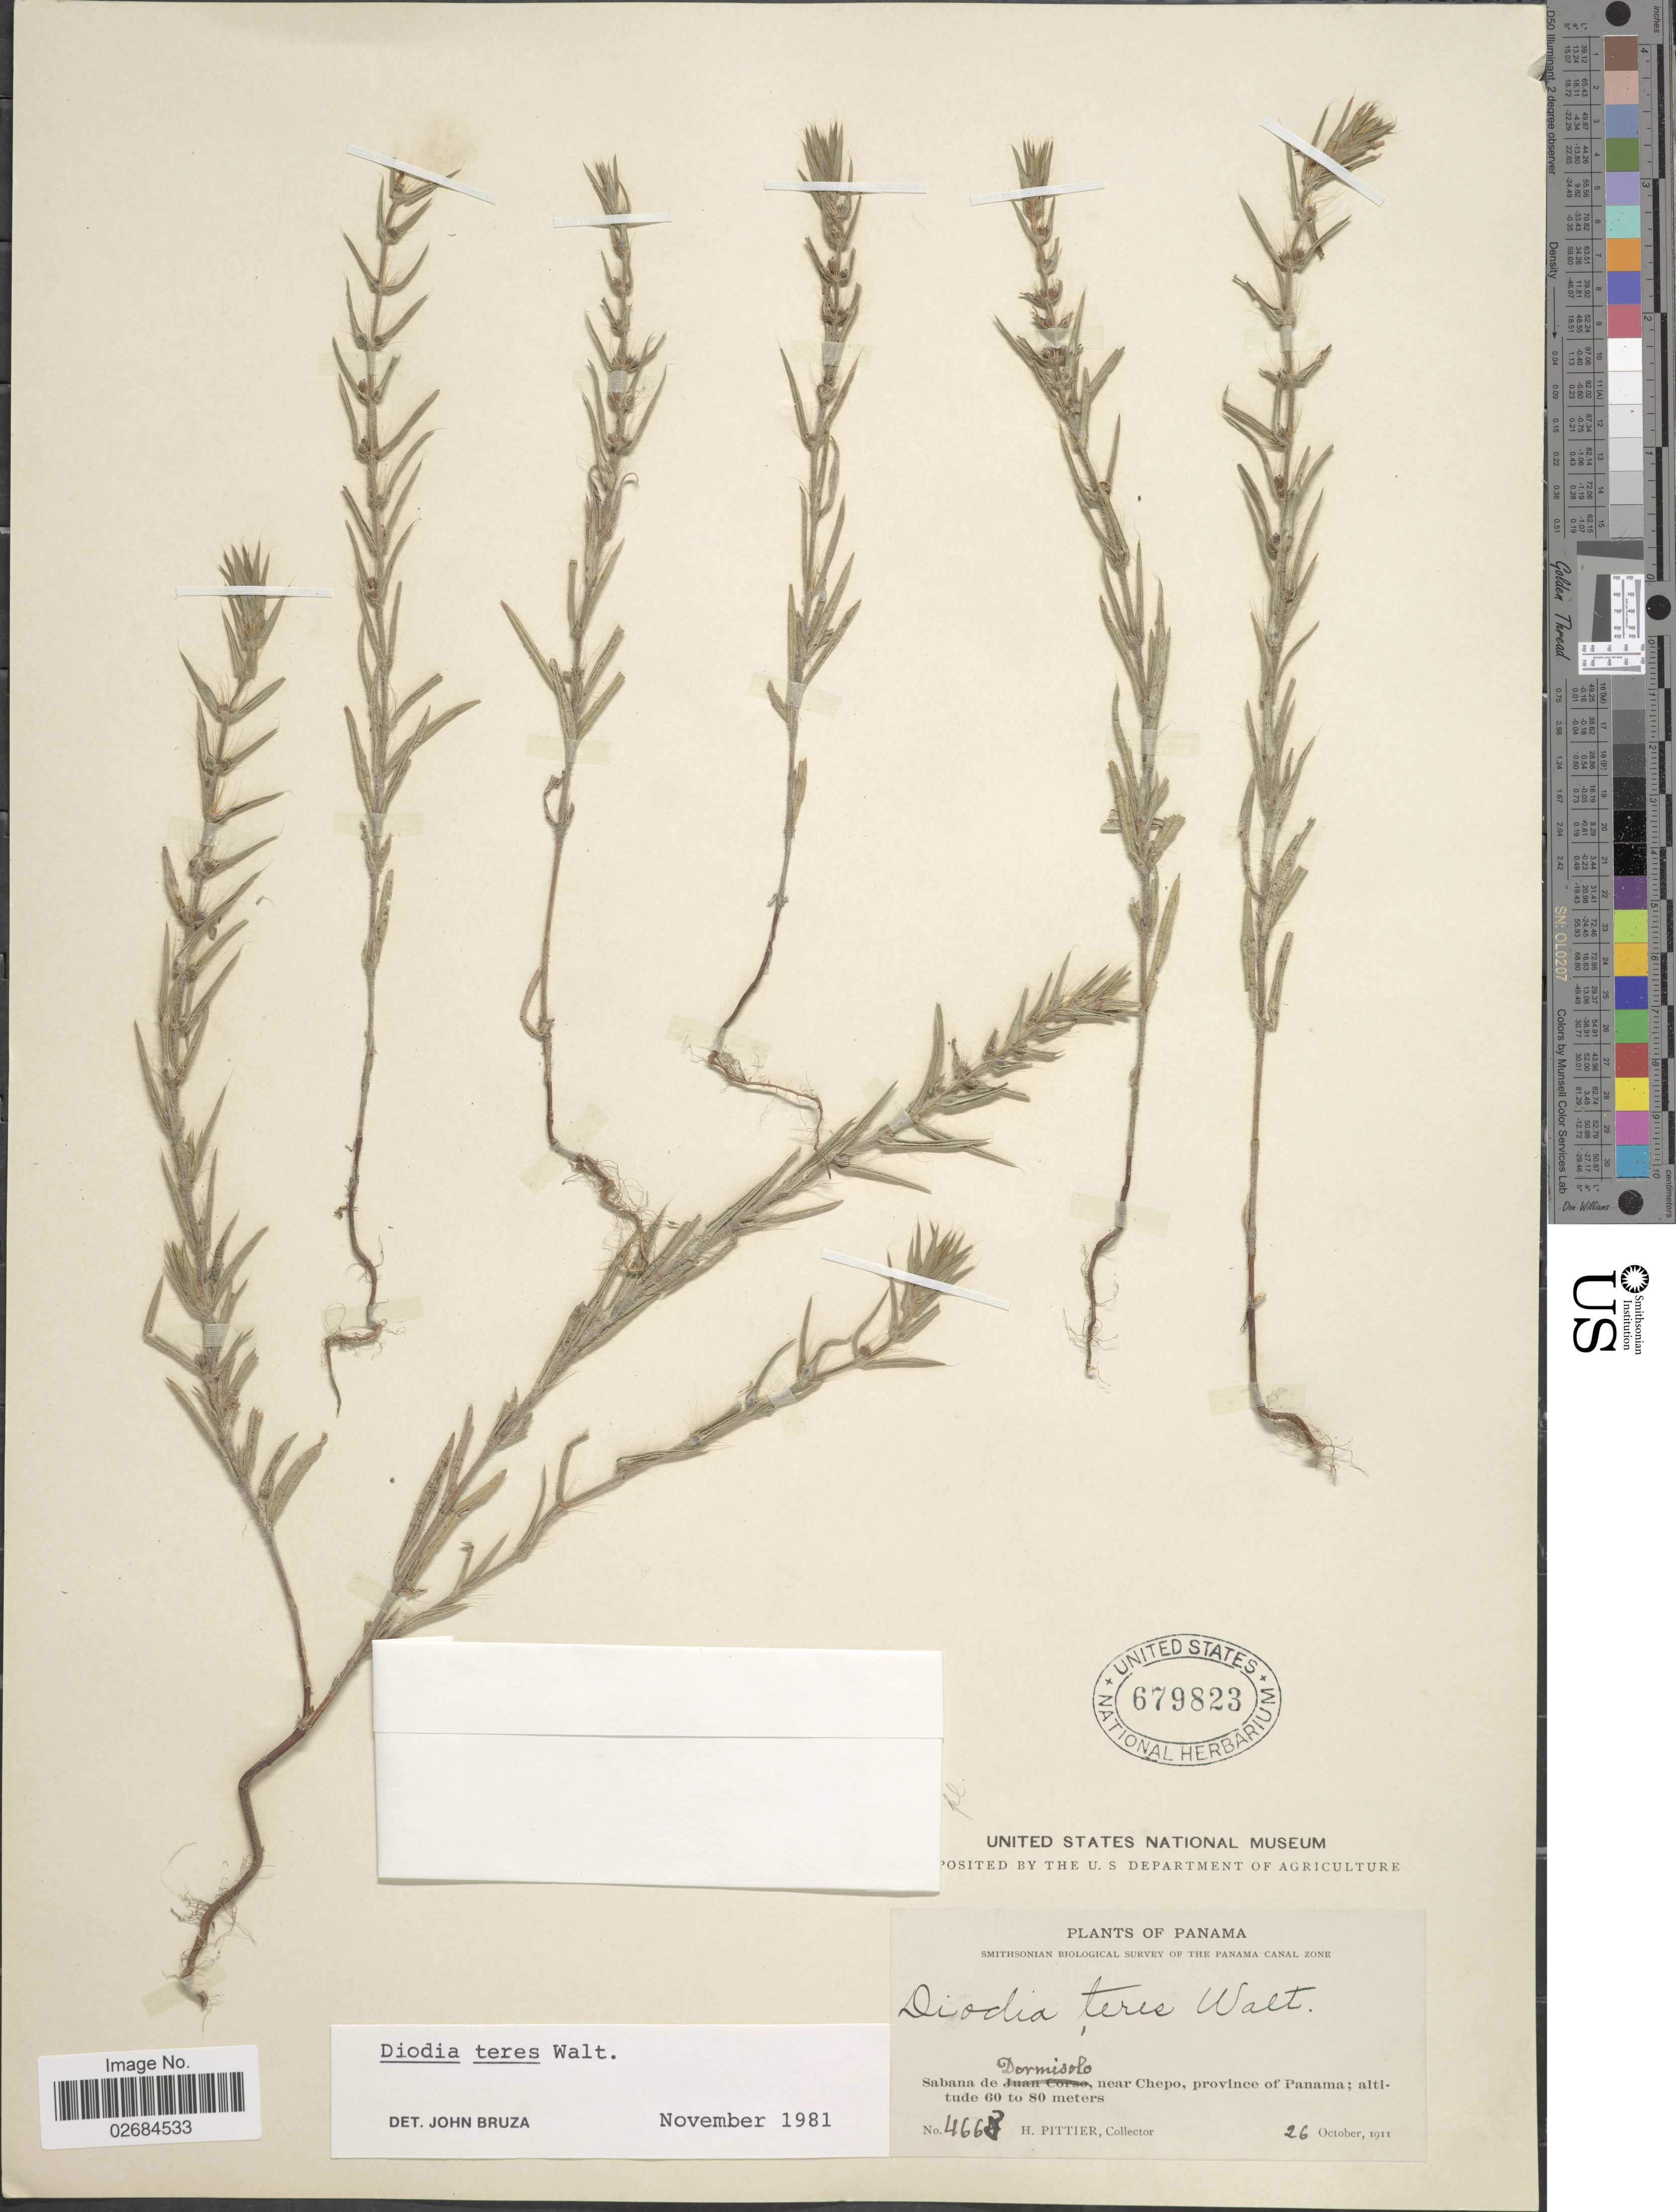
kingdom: Plantae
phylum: Tracheophyta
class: Magnoliopsida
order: Gentianales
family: Rubiaceae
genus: Diodia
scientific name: Diodia teres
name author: Walter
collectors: H. F. Pittier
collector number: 4668*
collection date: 1911-10-26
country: Panama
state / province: Panamá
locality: Panama Canal Zone. Sabana de Dormisolo, near Chepo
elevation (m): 60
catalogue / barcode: US 679823